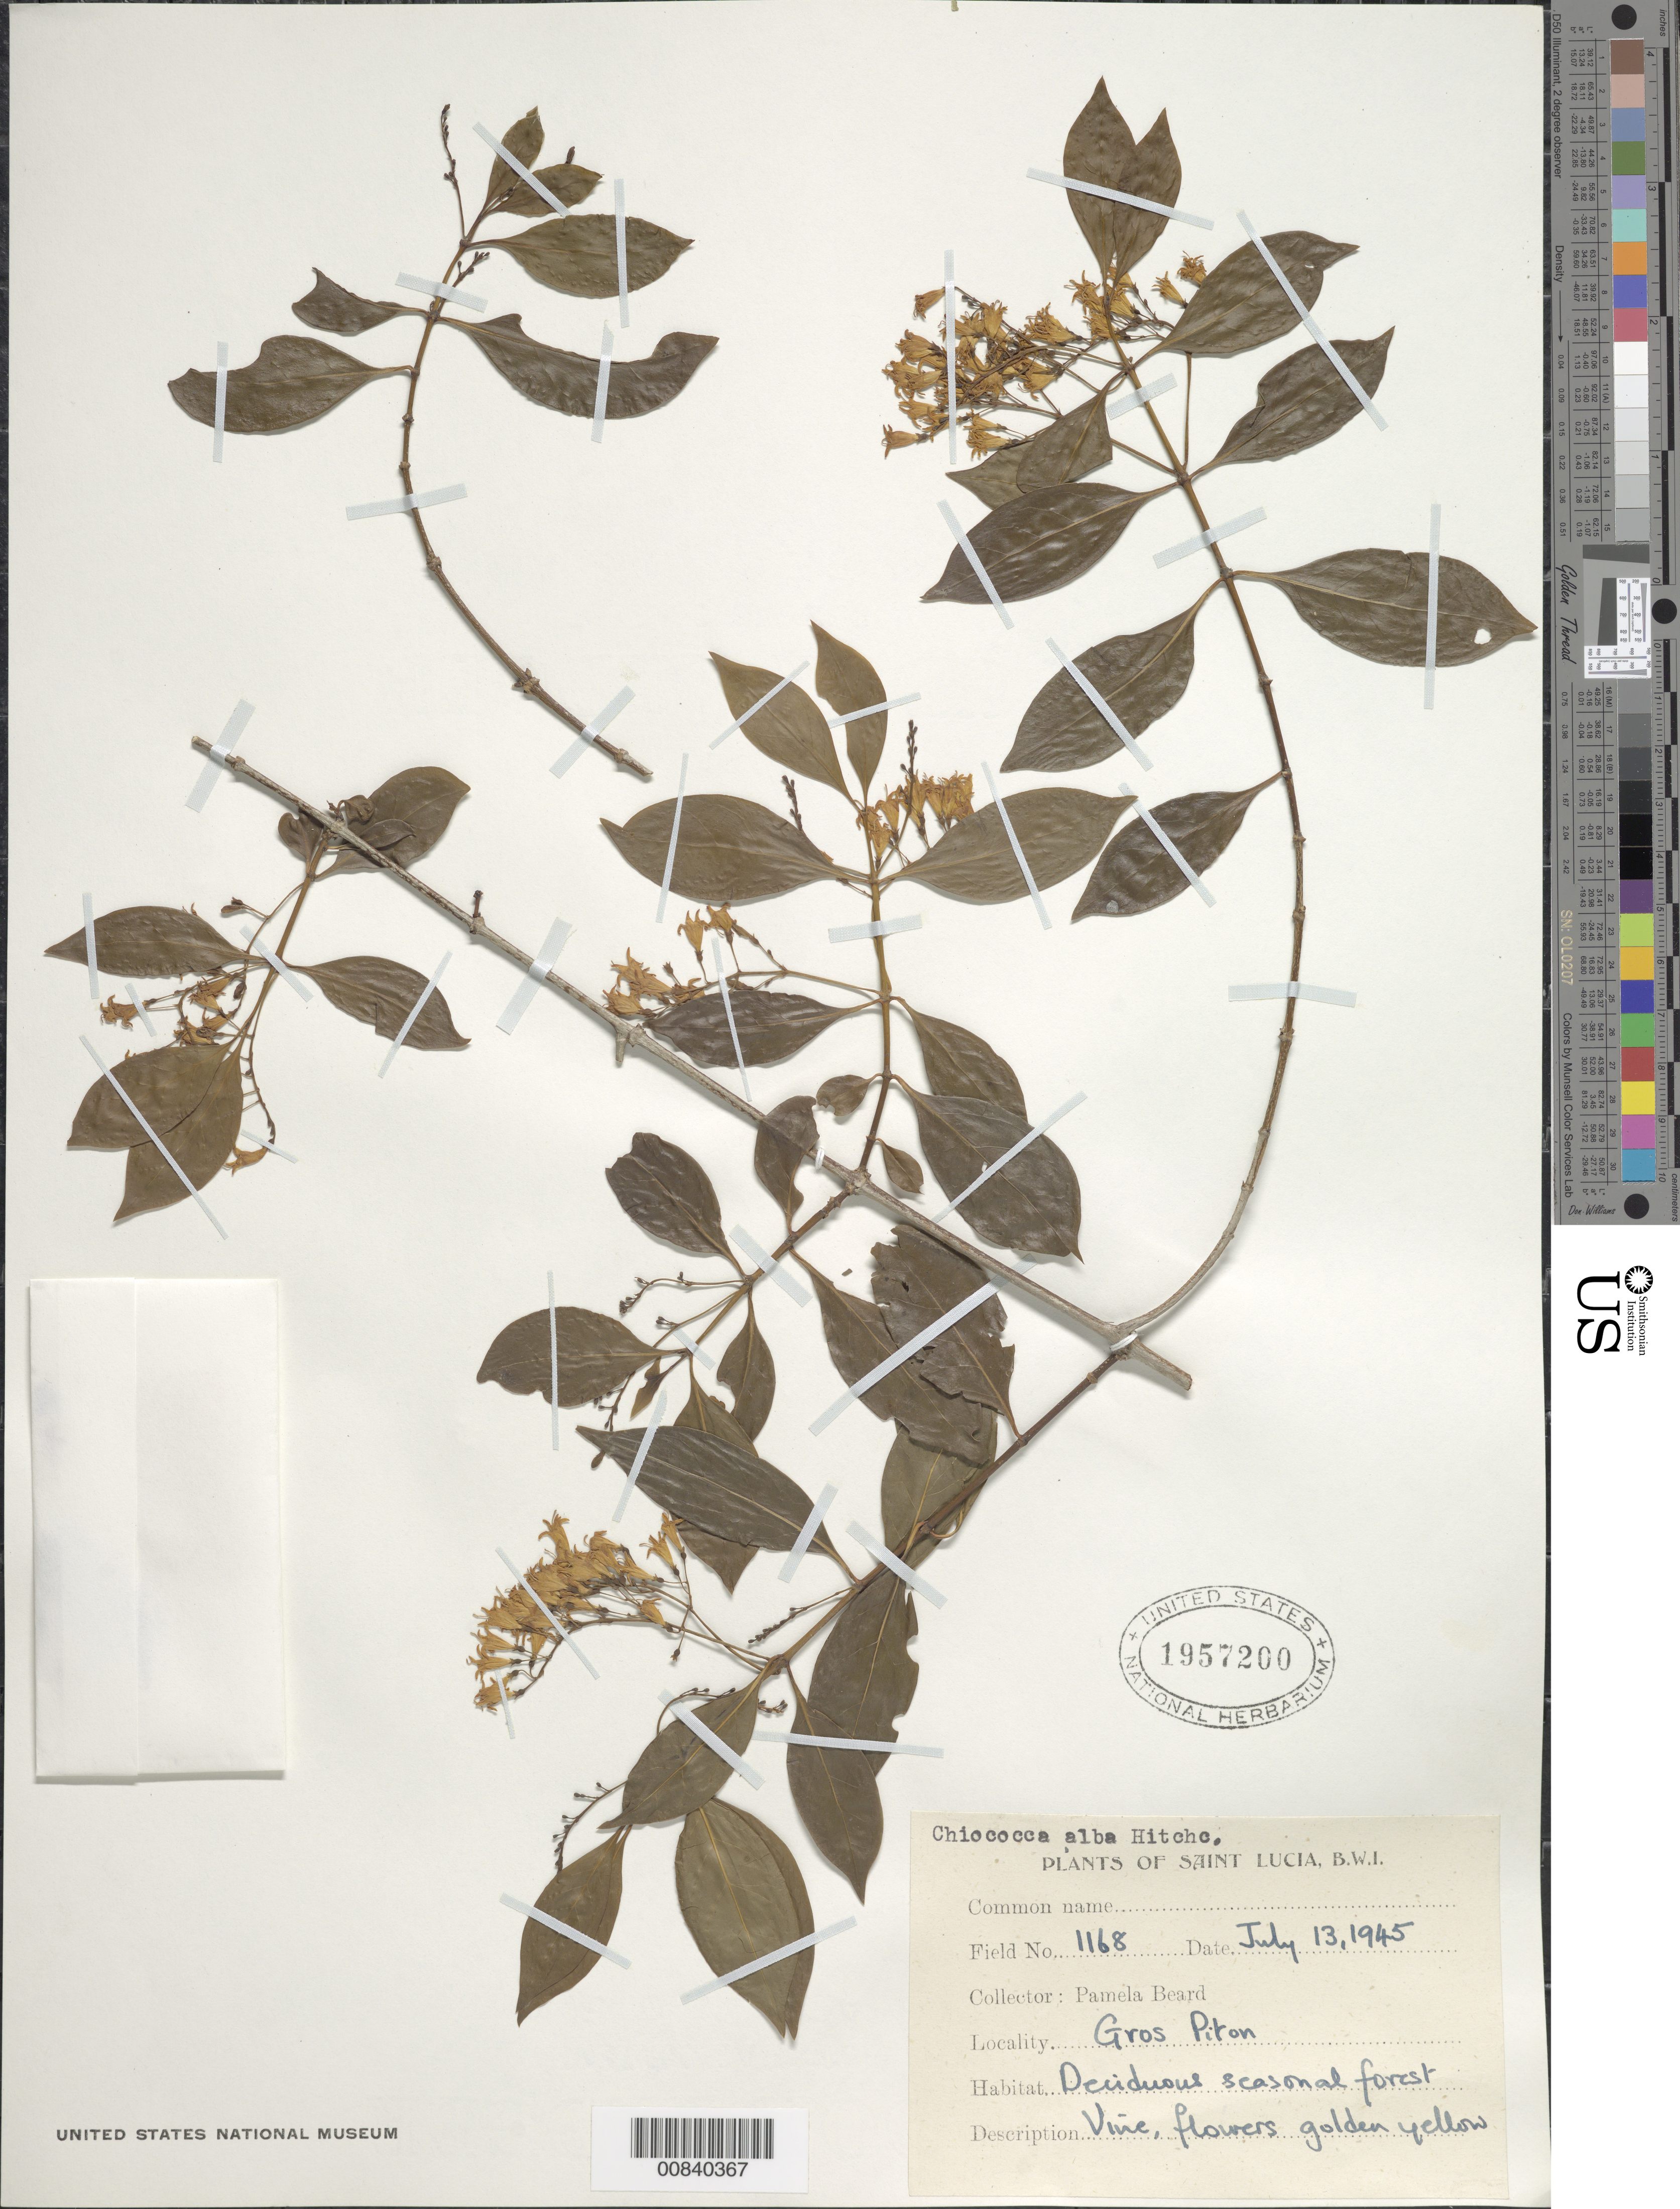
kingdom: Plantae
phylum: Tracheophyta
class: Magnoliopsida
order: Gentianales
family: Rubiaceae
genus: Chiococca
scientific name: Chiococca alba subsp. alba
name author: (L.) Hitchc.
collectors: P. Beard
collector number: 1168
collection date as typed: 13 Jul 1945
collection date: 1945-07-13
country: St. Lucia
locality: Gros Piton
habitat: Deciduous seasonal forest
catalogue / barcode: US 1957200